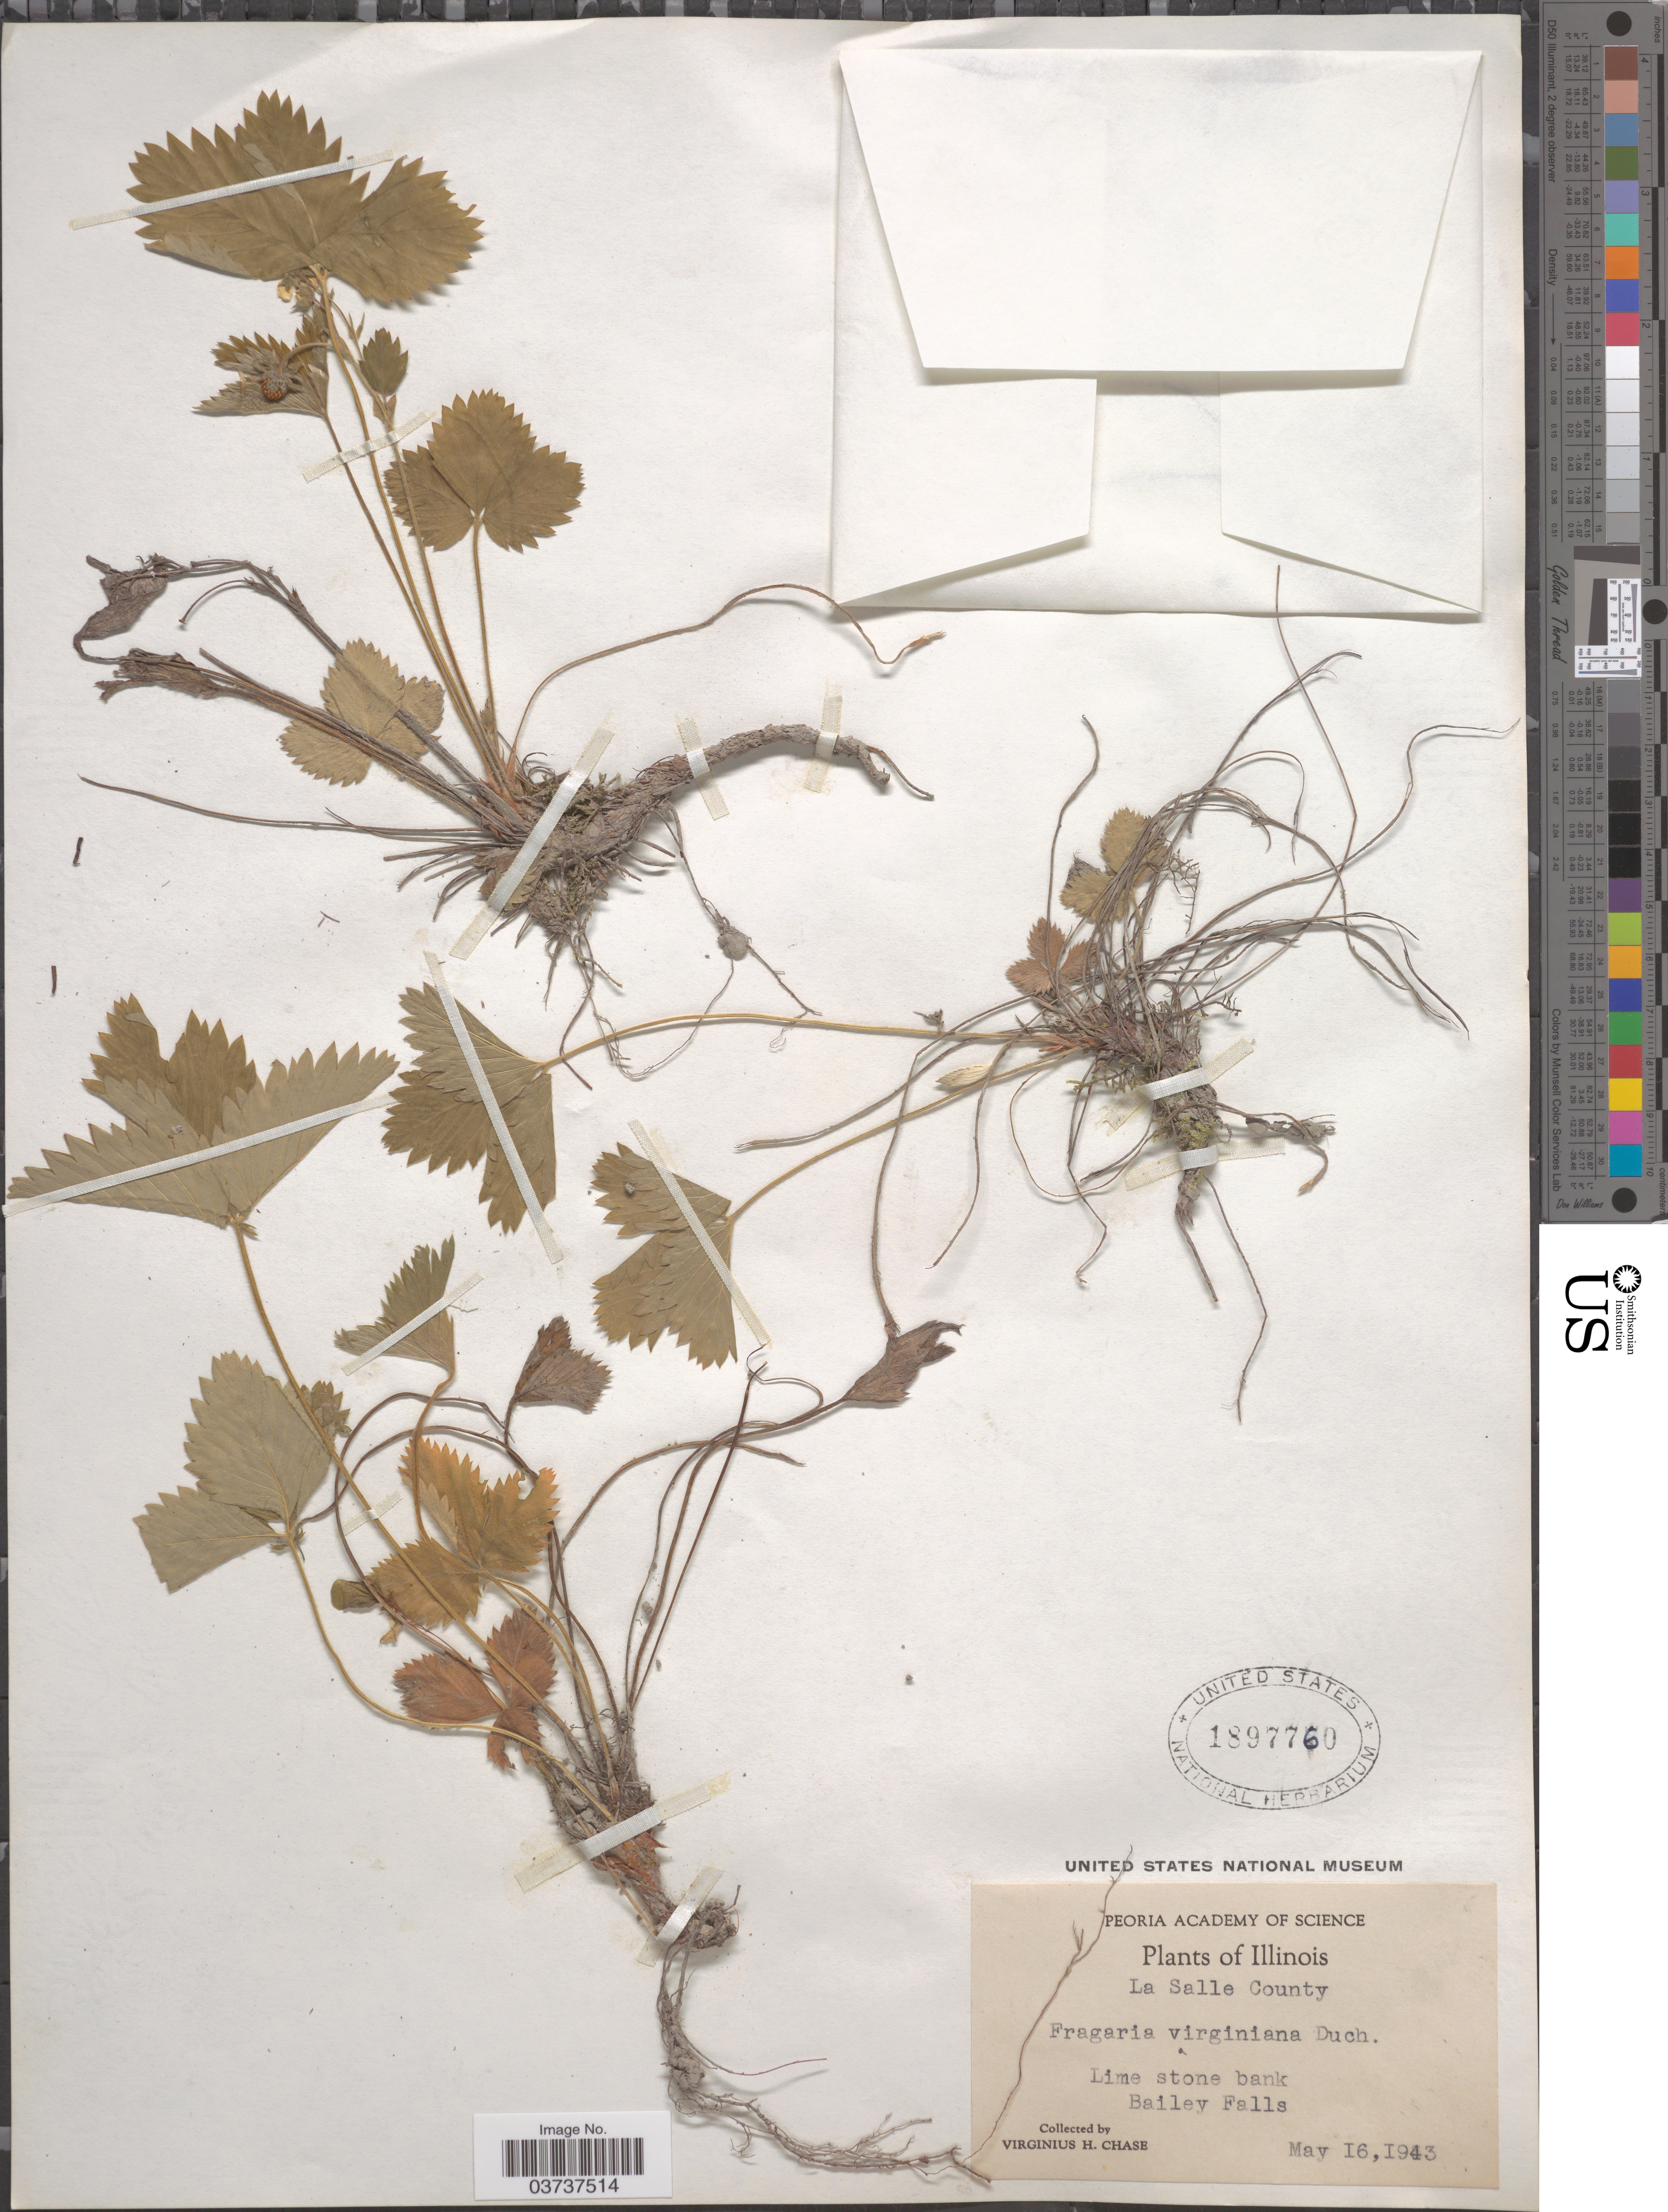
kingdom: Plantae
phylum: Tracheophyta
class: Magnoliopsida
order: Rosales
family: Rosaceae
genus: Fragaria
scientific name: Fragaria virginiana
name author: Mill.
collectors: V. H. Chase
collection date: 1943-05-16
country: United States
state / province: Illinois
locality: La Salle County. Bailey Falls.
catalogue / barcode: US 1897760